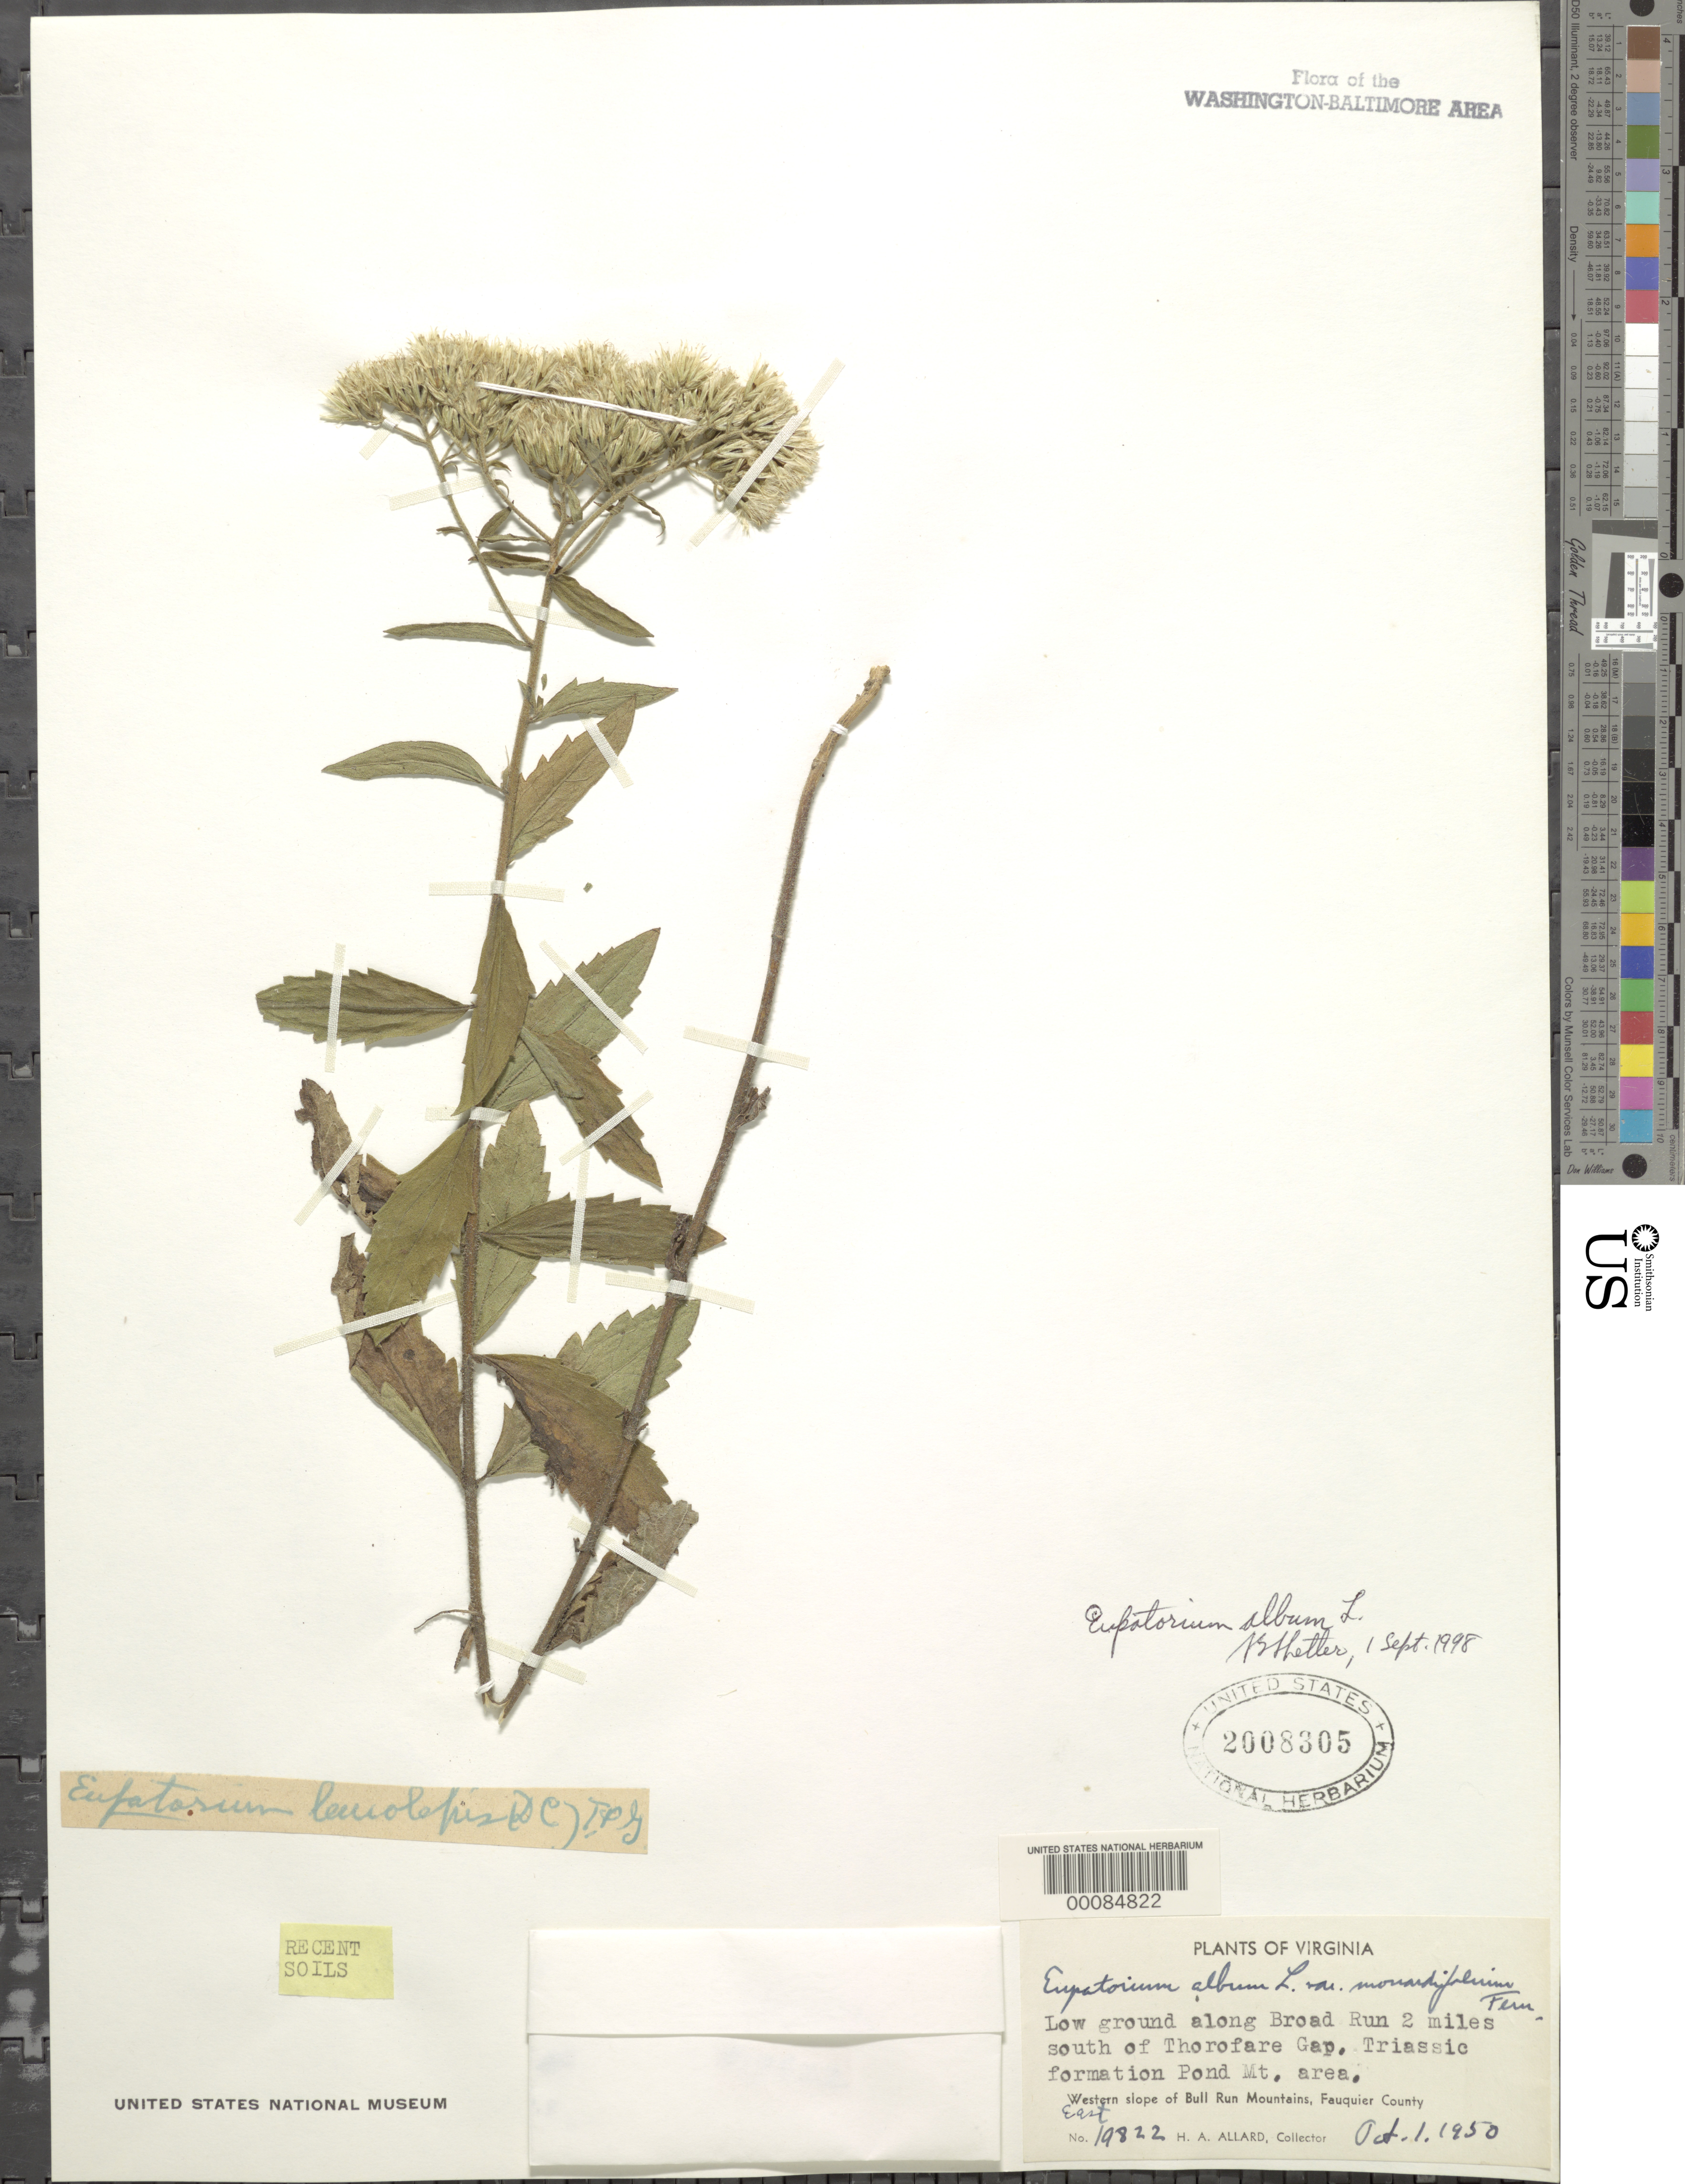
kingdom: Plantae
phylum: Tracheophyta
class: Magnoliopsida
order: Asterales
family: Asteraceae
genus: Eupatorium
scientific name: Eupatorium album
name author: L.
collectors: H. A. Allard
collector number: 19822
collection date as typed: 01 Oct 1950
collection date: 1950-10-01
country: United States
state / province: Virginia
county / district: Fauquier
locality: Broad Run, S of Thorofare Gap Bull Run Mts.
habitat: Low ground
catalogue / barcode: US 2008305